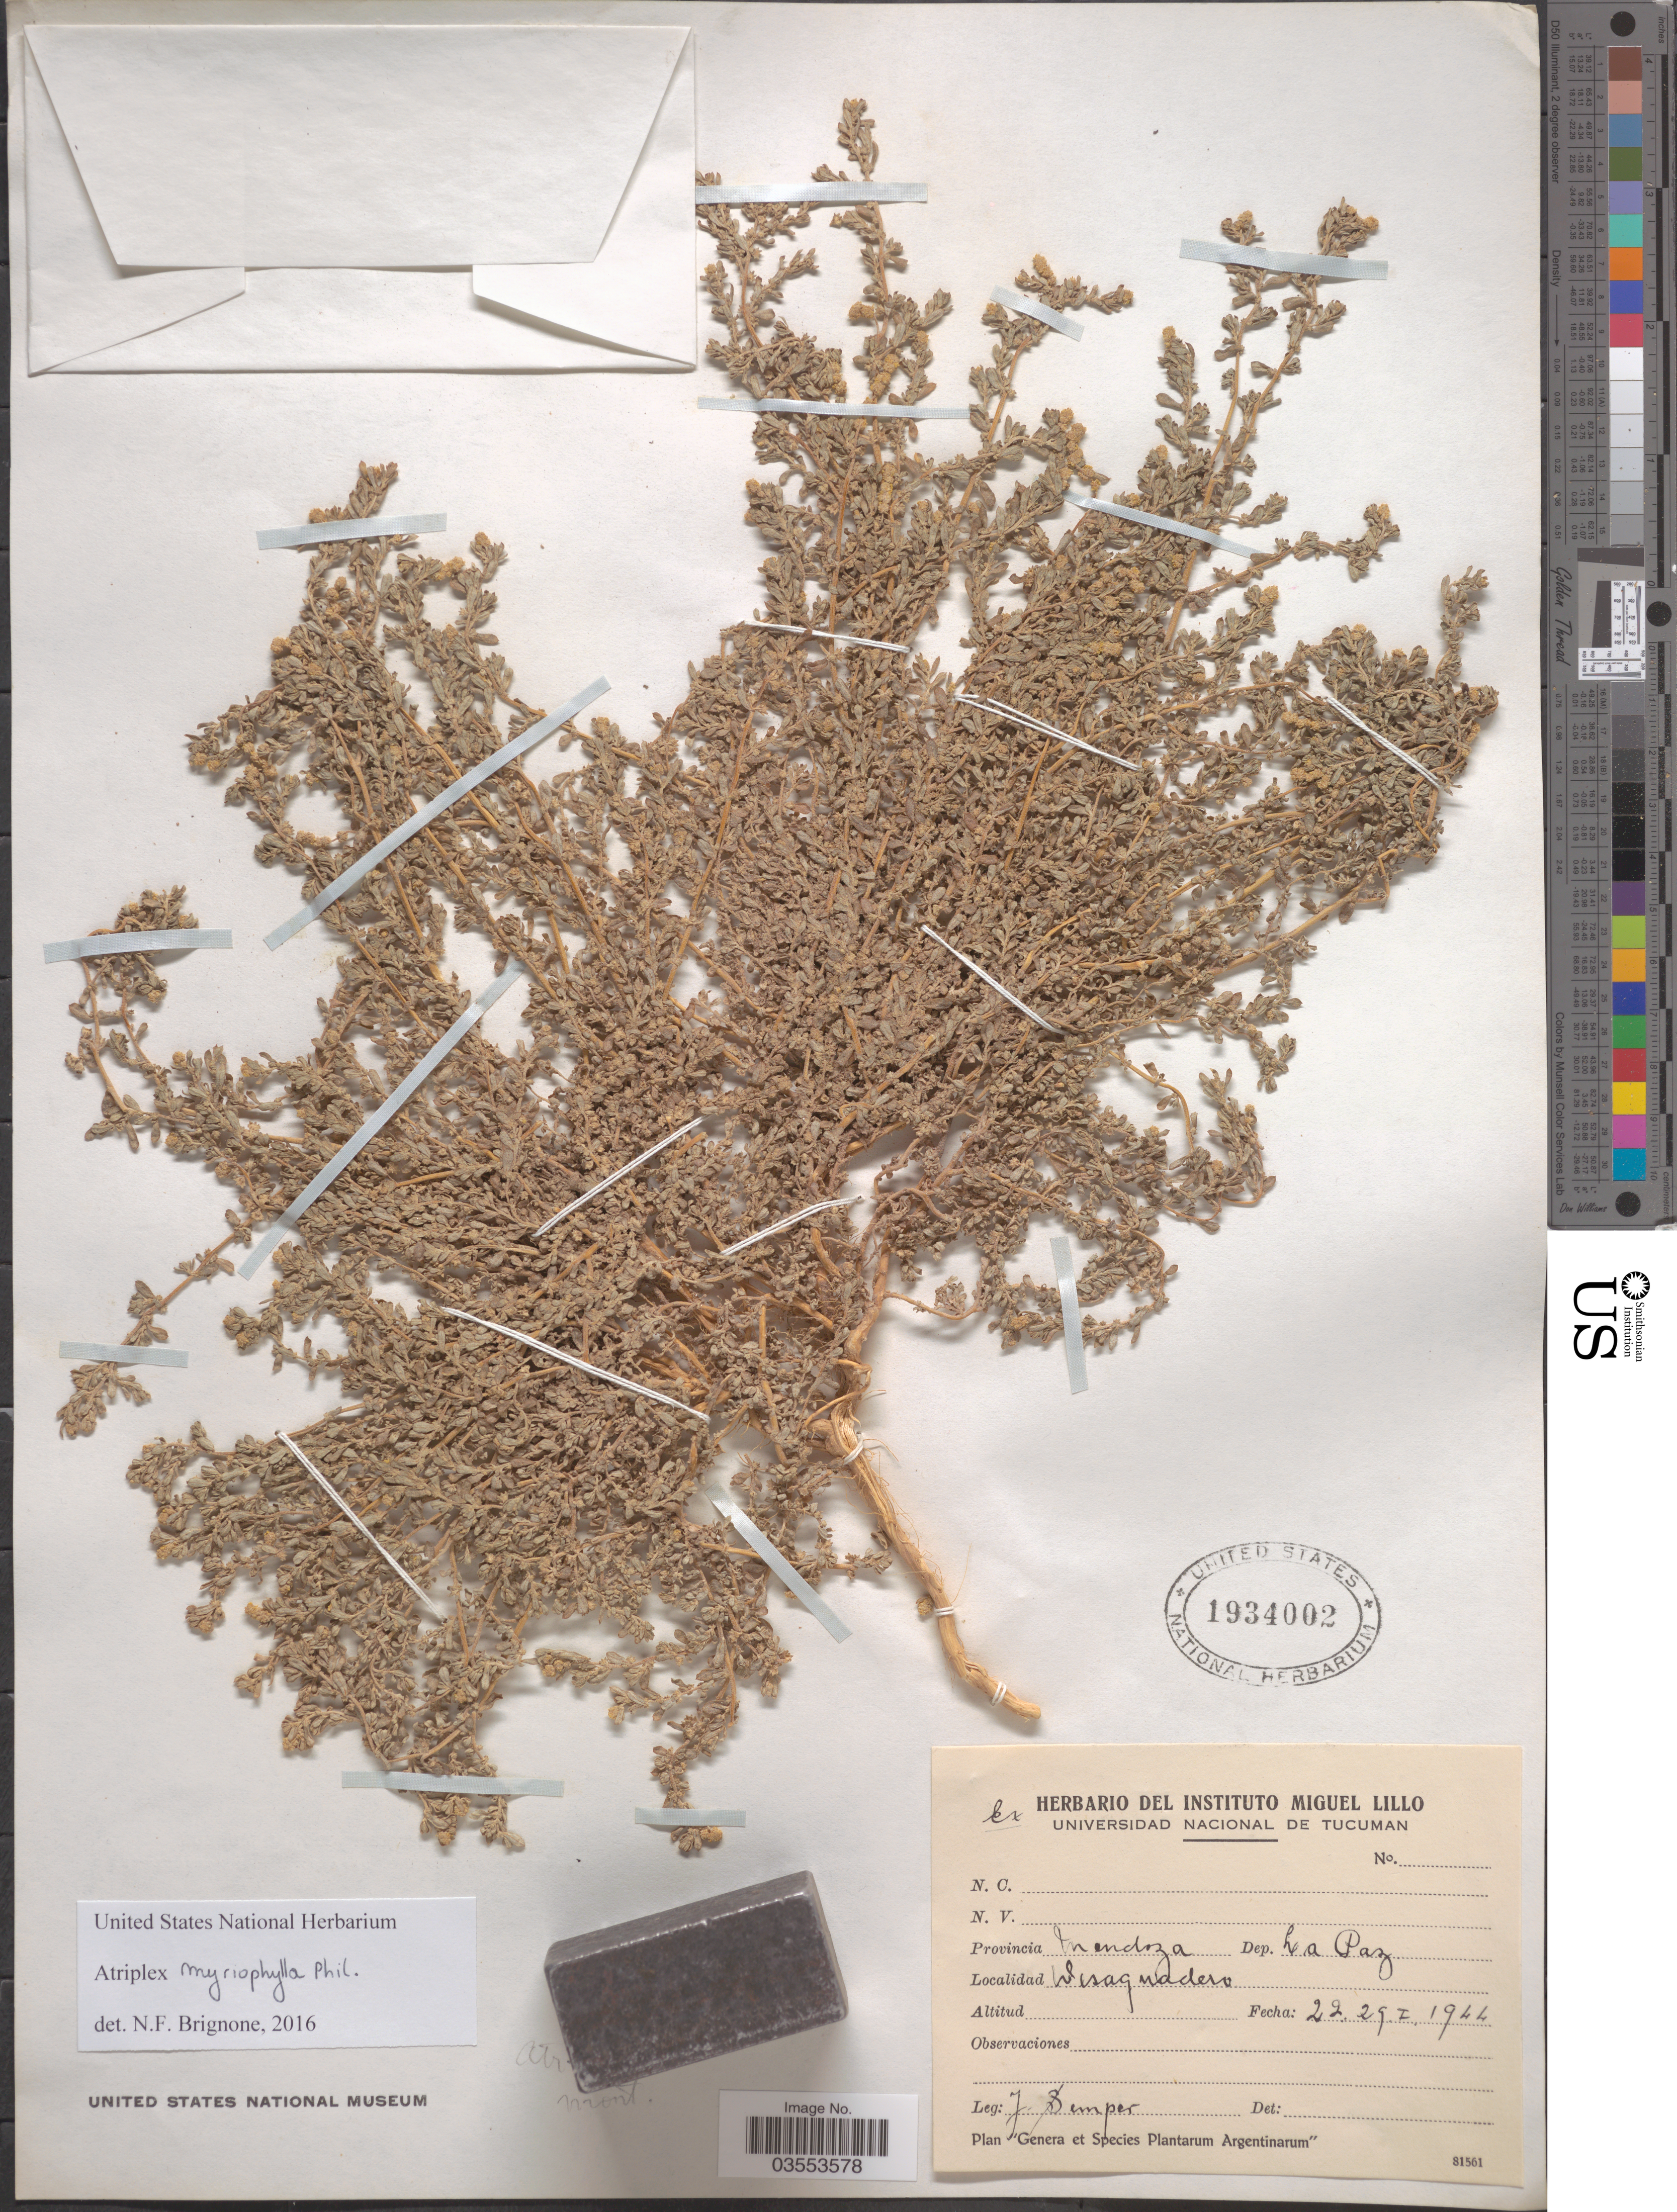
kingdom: Plantae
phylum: Tracheophyta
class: Magnoliopsida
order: Caryophyllales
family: Amaranthaceae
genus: Atriplex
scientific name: Atriplex sp.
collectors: J. Semper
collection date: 1944-01-22/1944-01-29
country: Argentina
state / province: Mendoza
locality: Dep. La Paz. Desaguadero.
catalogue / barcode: US 1934002